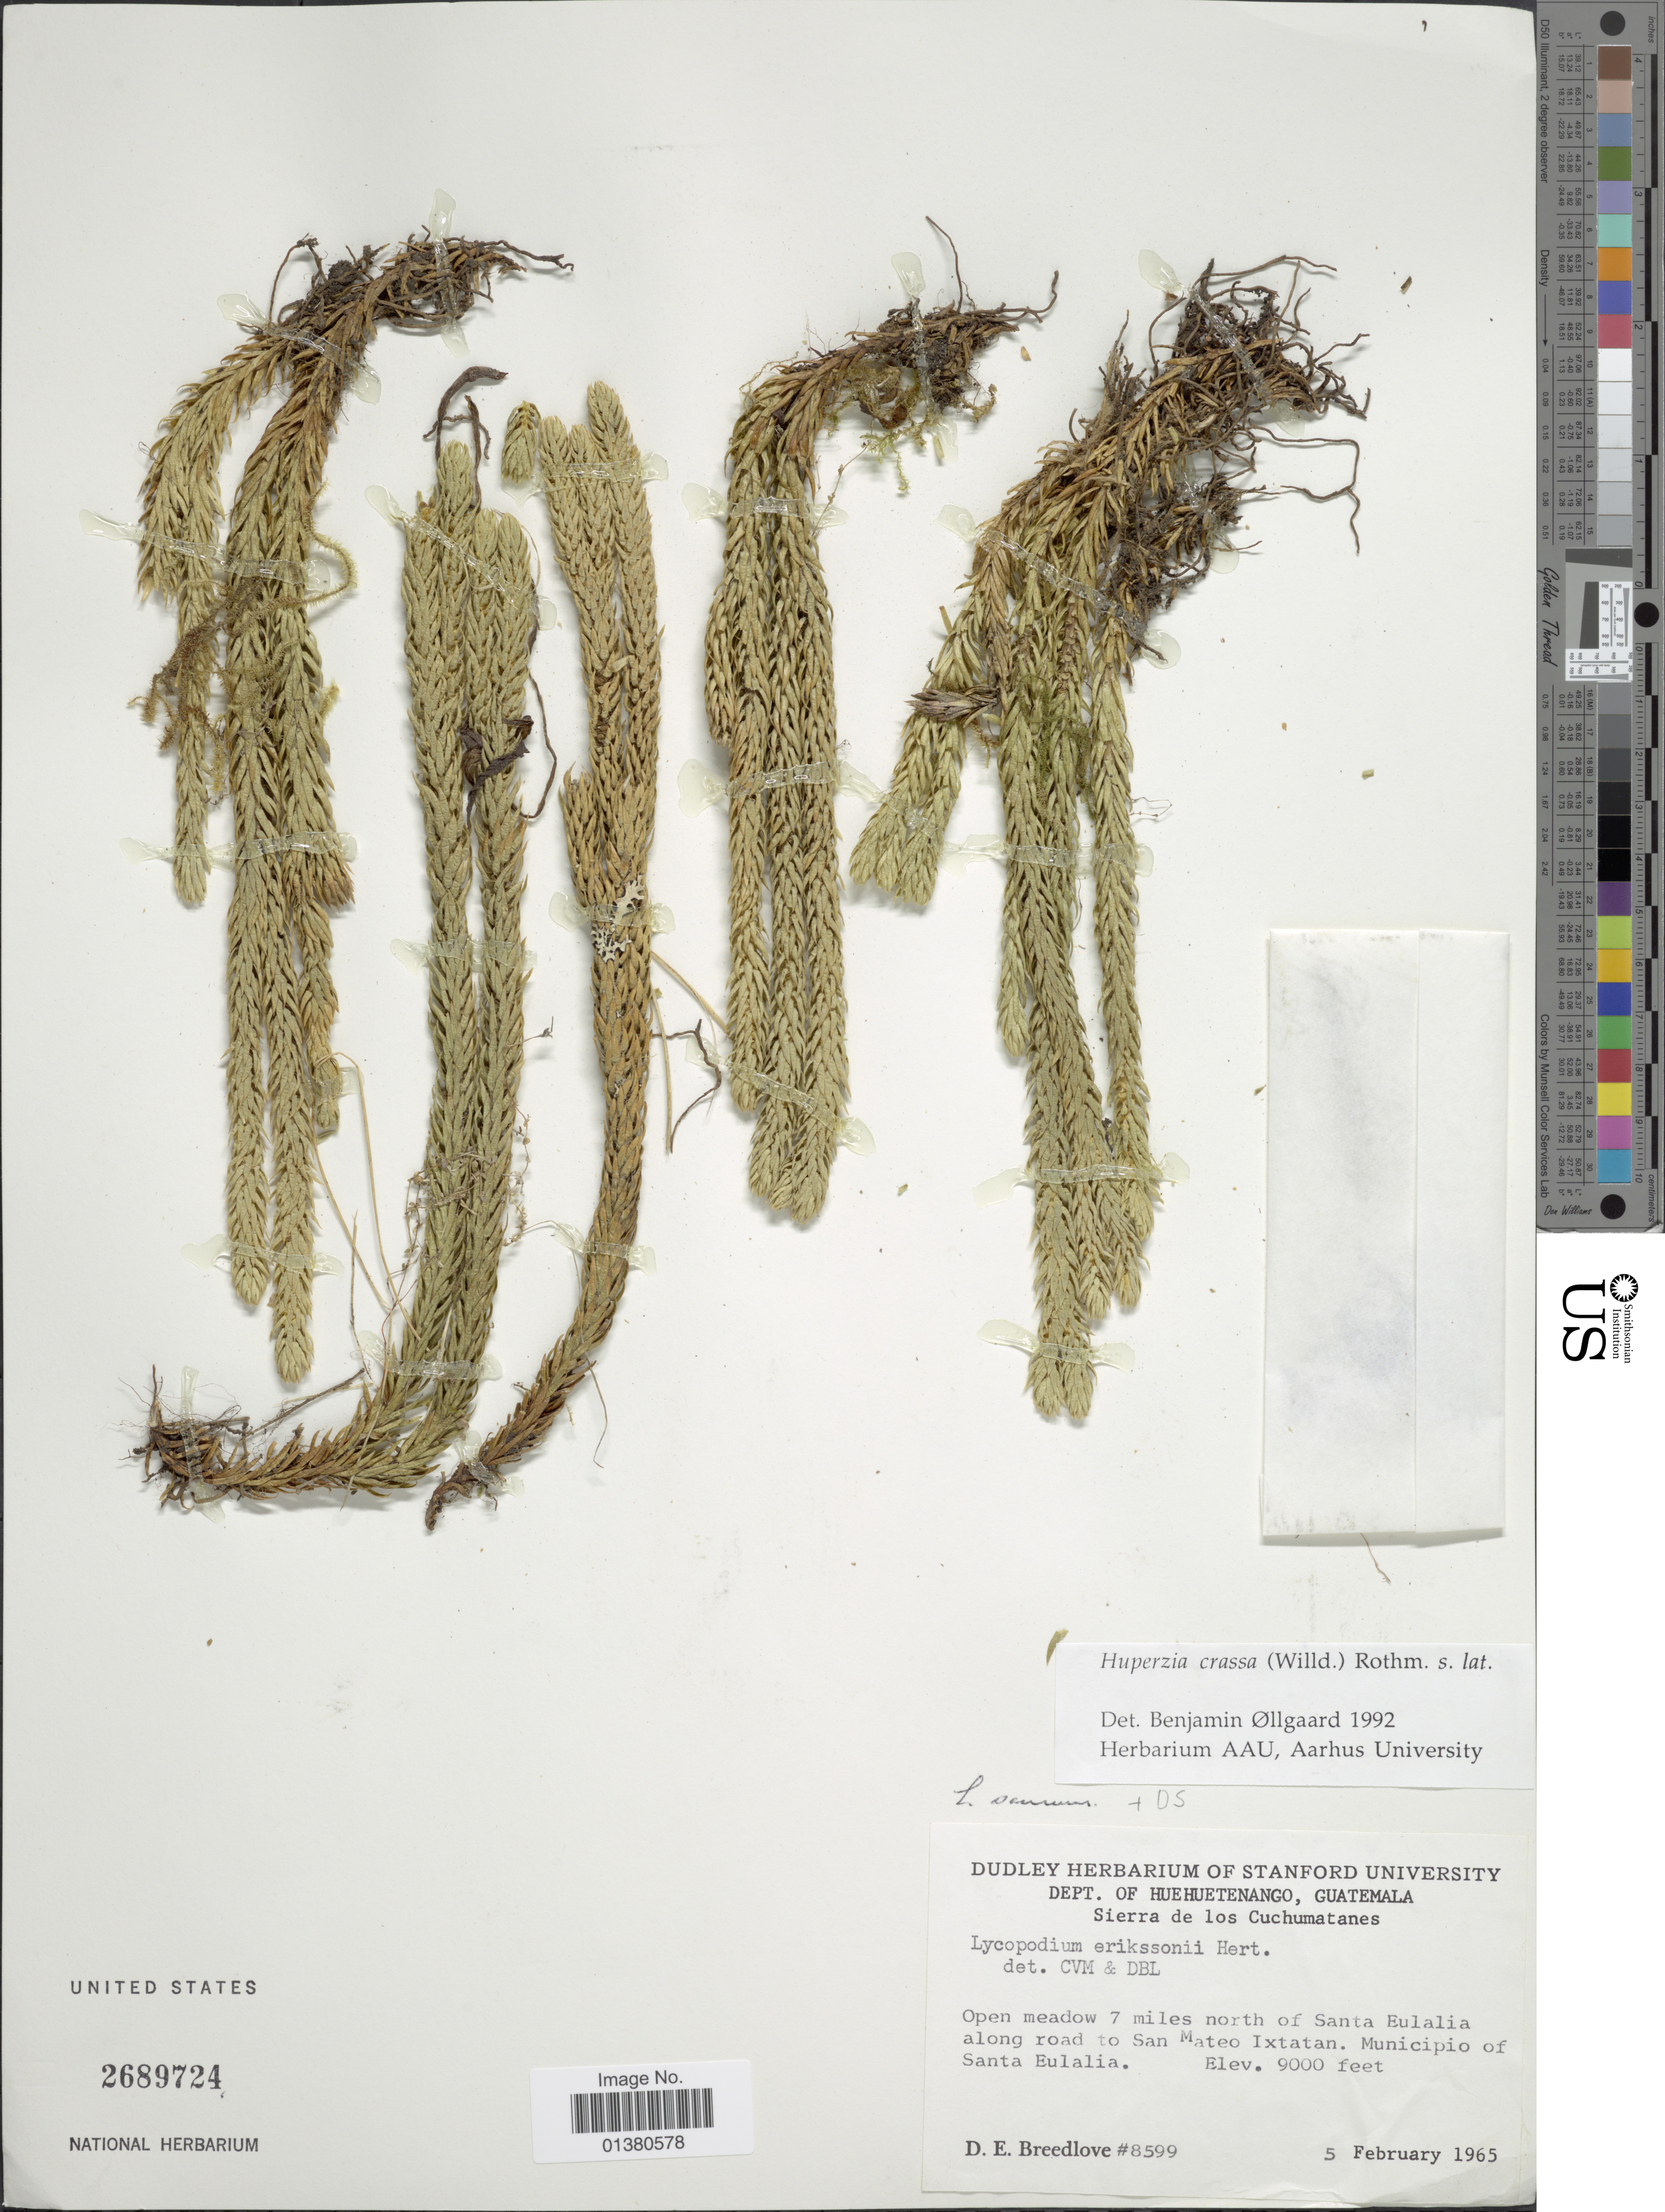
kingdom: Plantae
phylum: Tracheophyta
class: Lycopodiopsida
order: Lycopodiales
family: Lycopodiaceae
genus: Phlegmariurus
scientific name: Phlegmariurus crassus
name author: (Humb. & Bonpl. ex Willd.) B. Øllg.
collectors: D. E. Breedlove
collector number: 8599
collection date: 1965-02-05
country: Costa Rica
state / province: San José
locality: Dept of Huehuetenango, Sierra de los Cuchumatanes, Open meadow 7 miles north of Santa Eulalia along road to San Mateo Ixtatan. Municipio of Santa Eulalia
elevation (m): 2743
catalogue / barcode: US 2689724